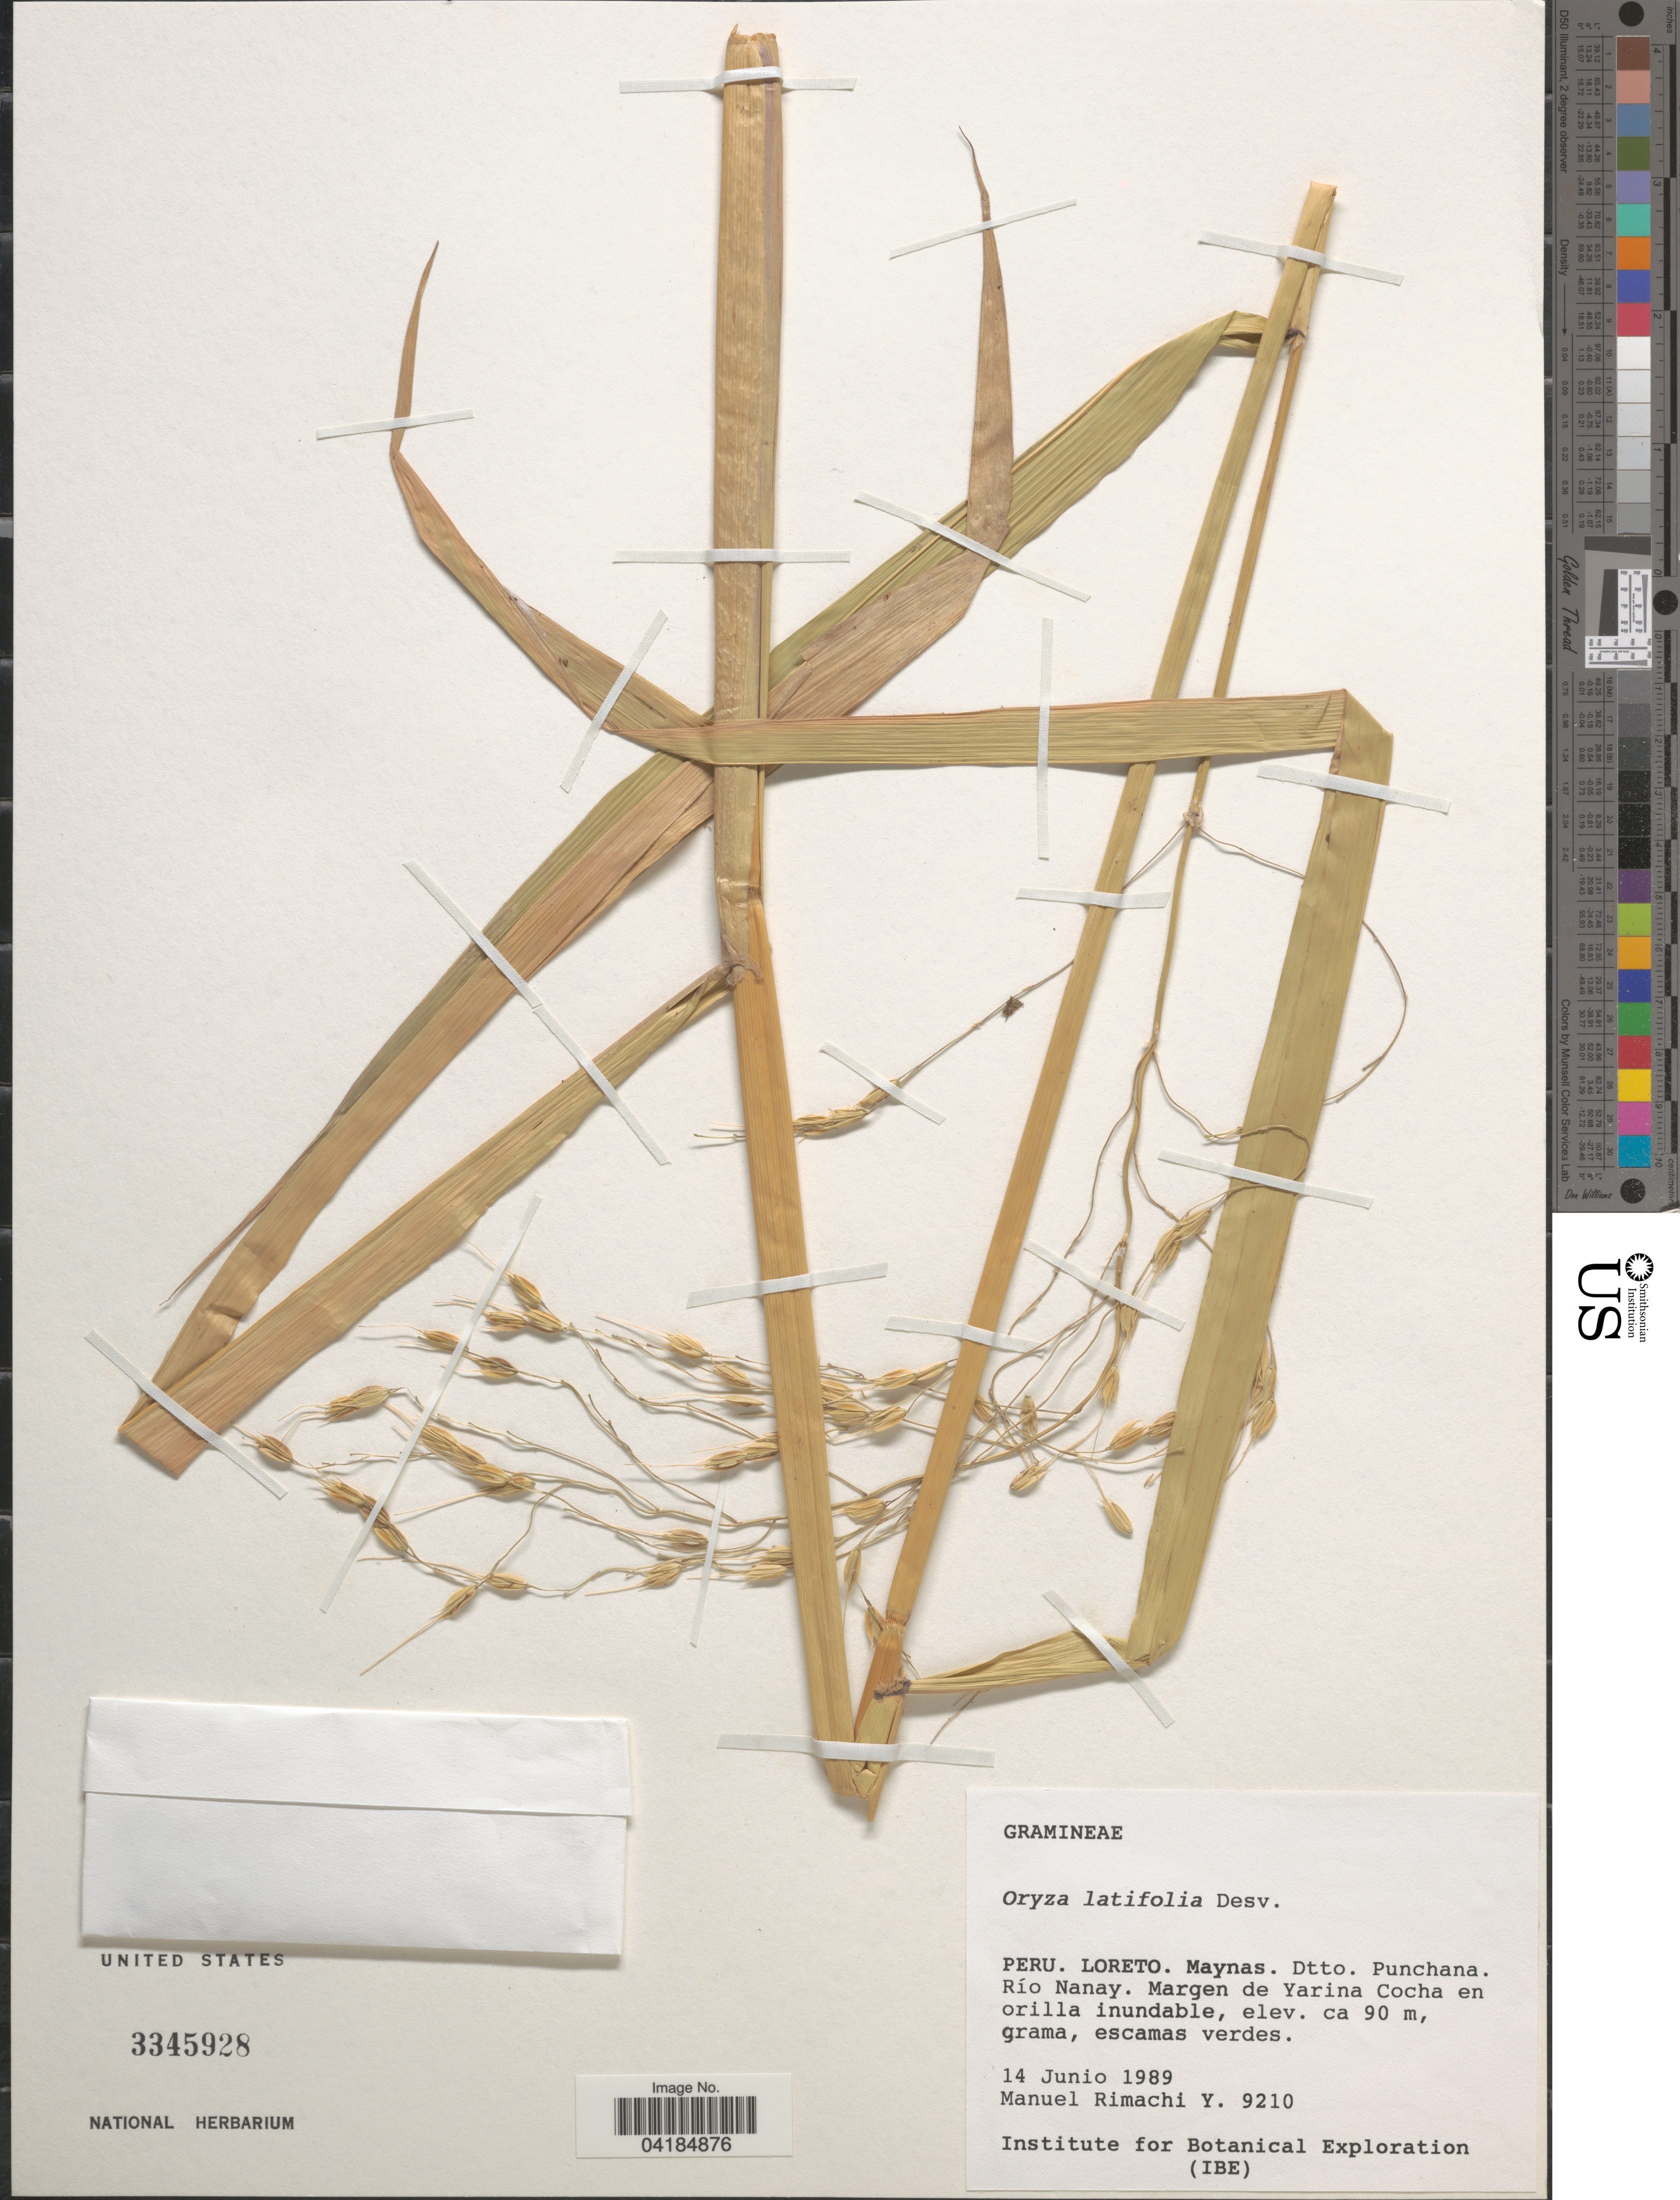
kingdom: Plantae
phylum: Tracheophyta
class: Liliopsida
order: Poales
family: Poaceae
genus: Oryza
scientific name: Oryza latifolia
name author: Desv.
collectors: M. Rimachi Y.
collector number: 9210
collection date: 1989-06-14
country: Peru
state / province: Loreto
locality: Maynas. Dtto. Punchana. Río Nanay. Margen de Yarina Cocha en orilla inundable.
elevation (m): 90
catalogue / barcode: US 3345928